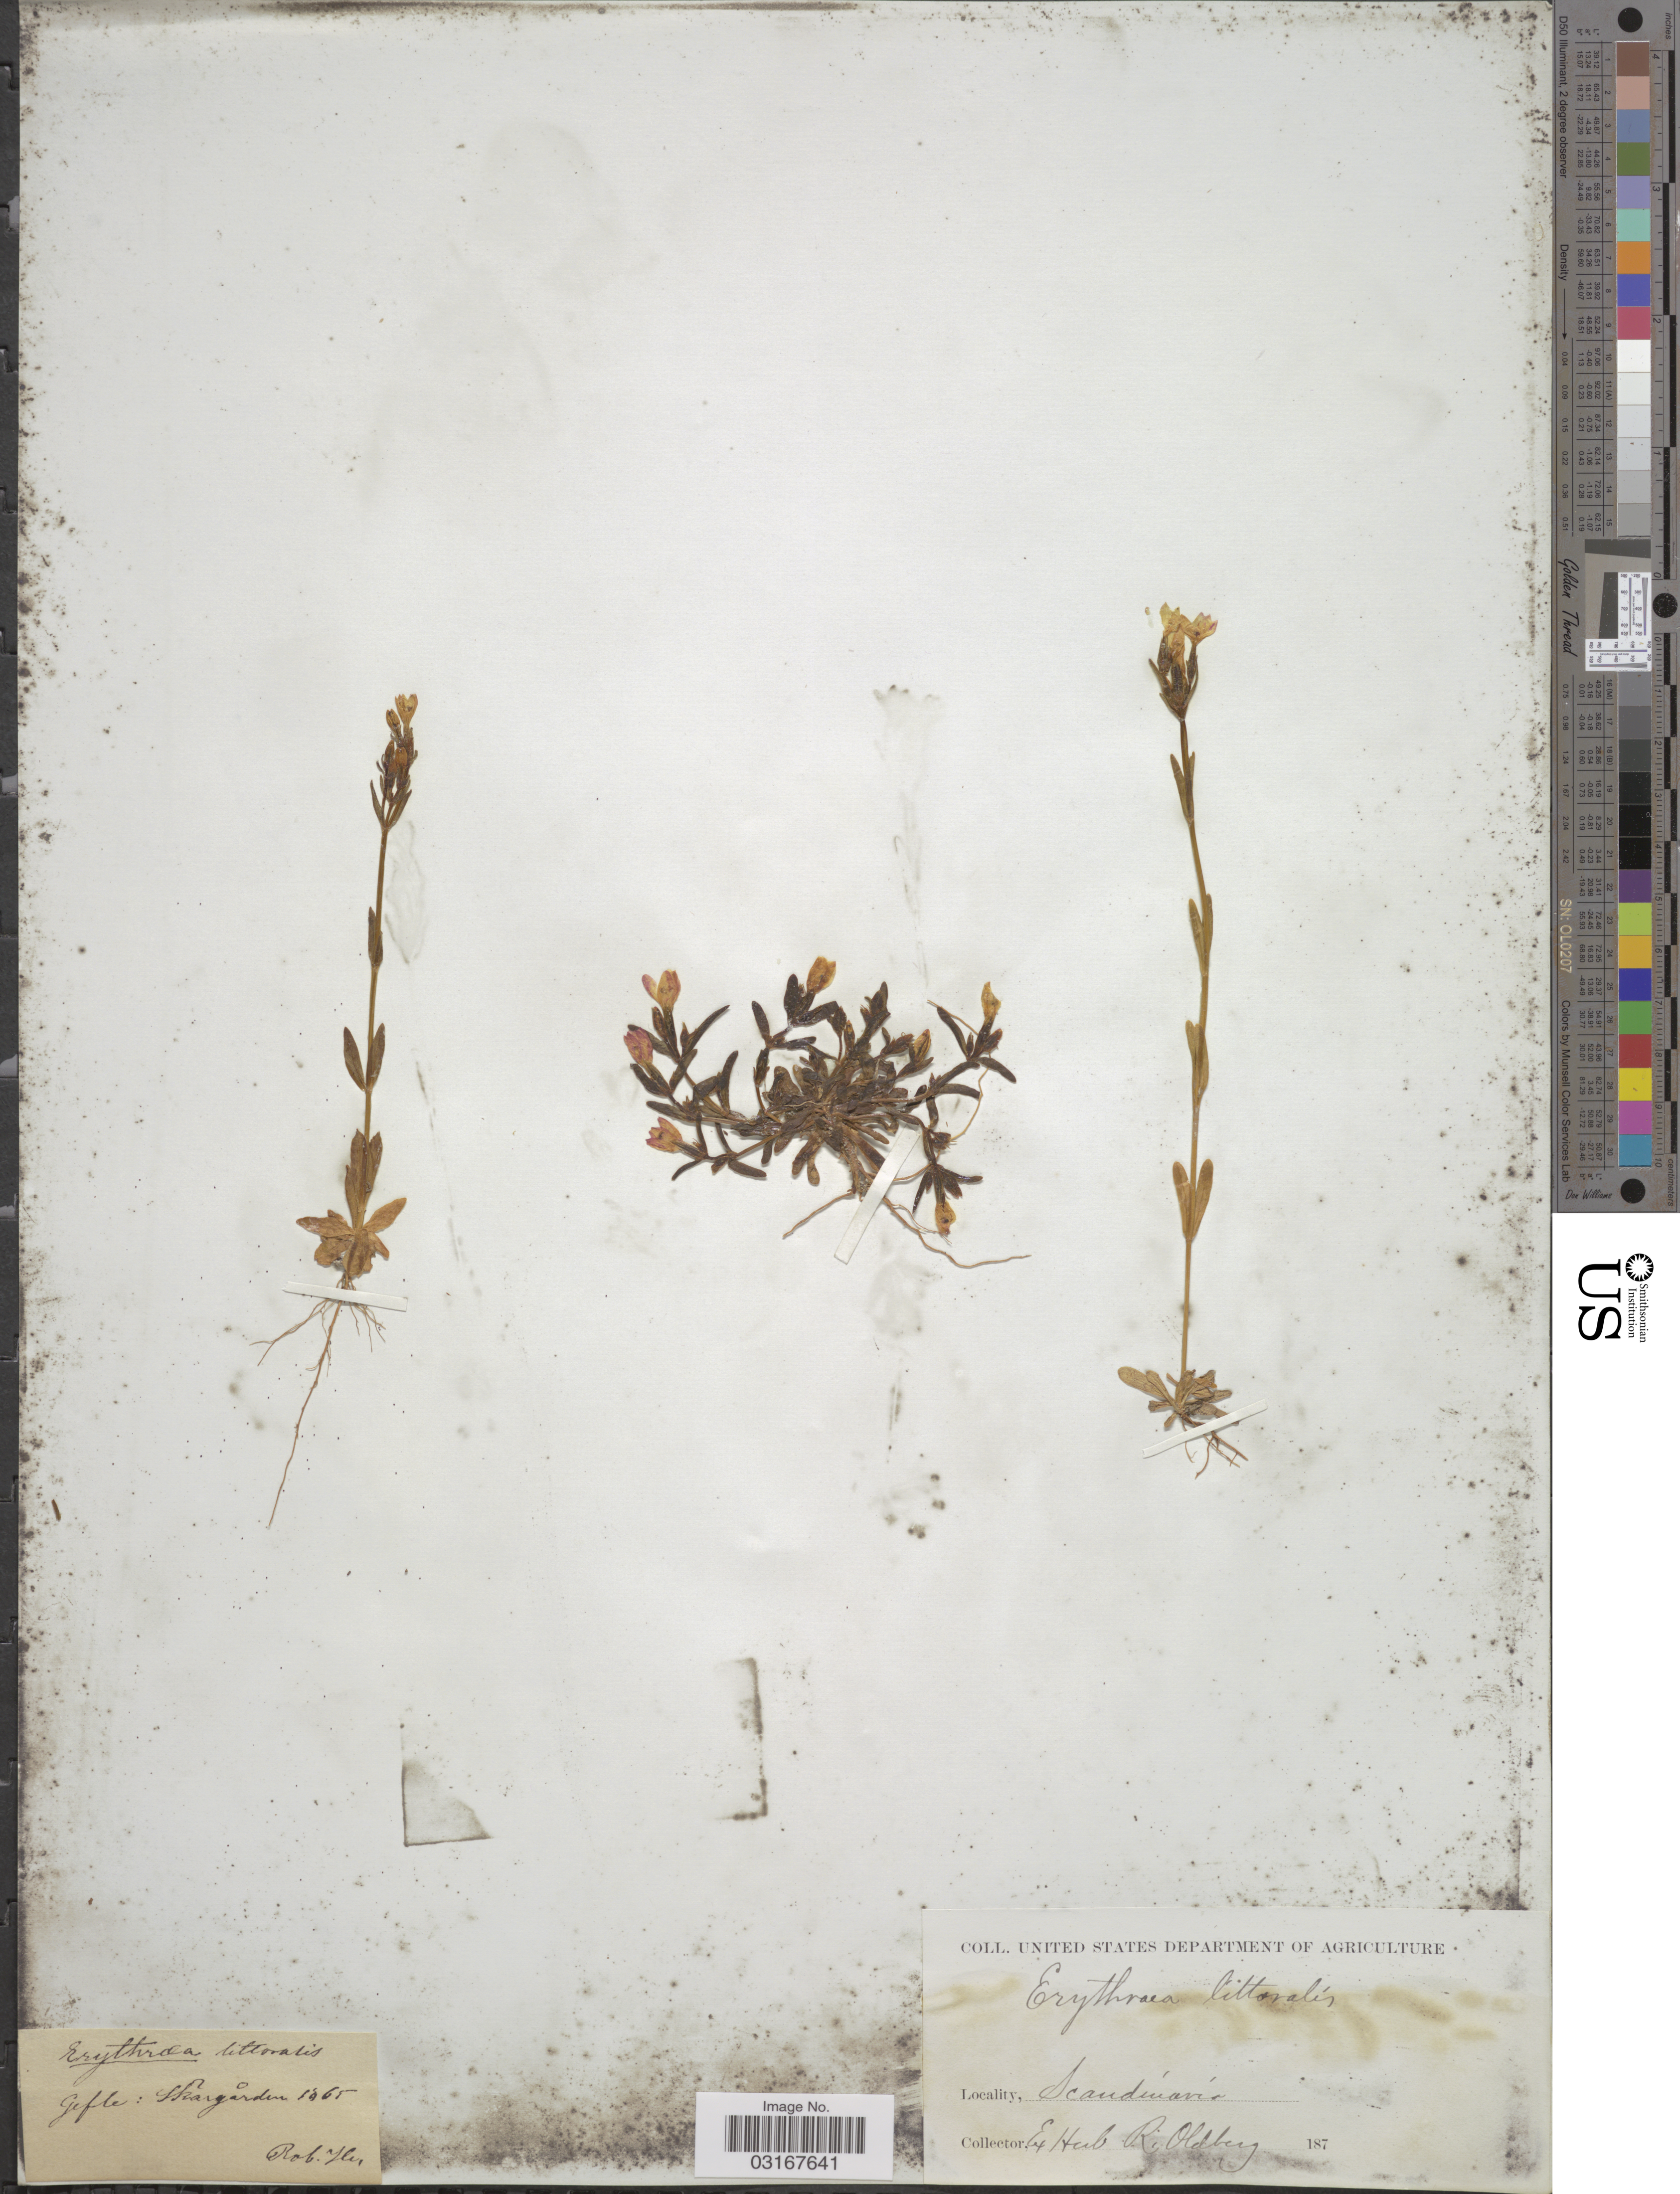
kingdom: Plantae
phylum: Tracheophyta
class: Magnoliopsida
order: Gentianales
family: Gentianaceae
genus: Centaurium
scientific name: Centaurium littorale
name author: (Turner) Gilmour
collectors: R. Yle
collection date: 1865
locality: Scandinavia. Gefle: Skargården.